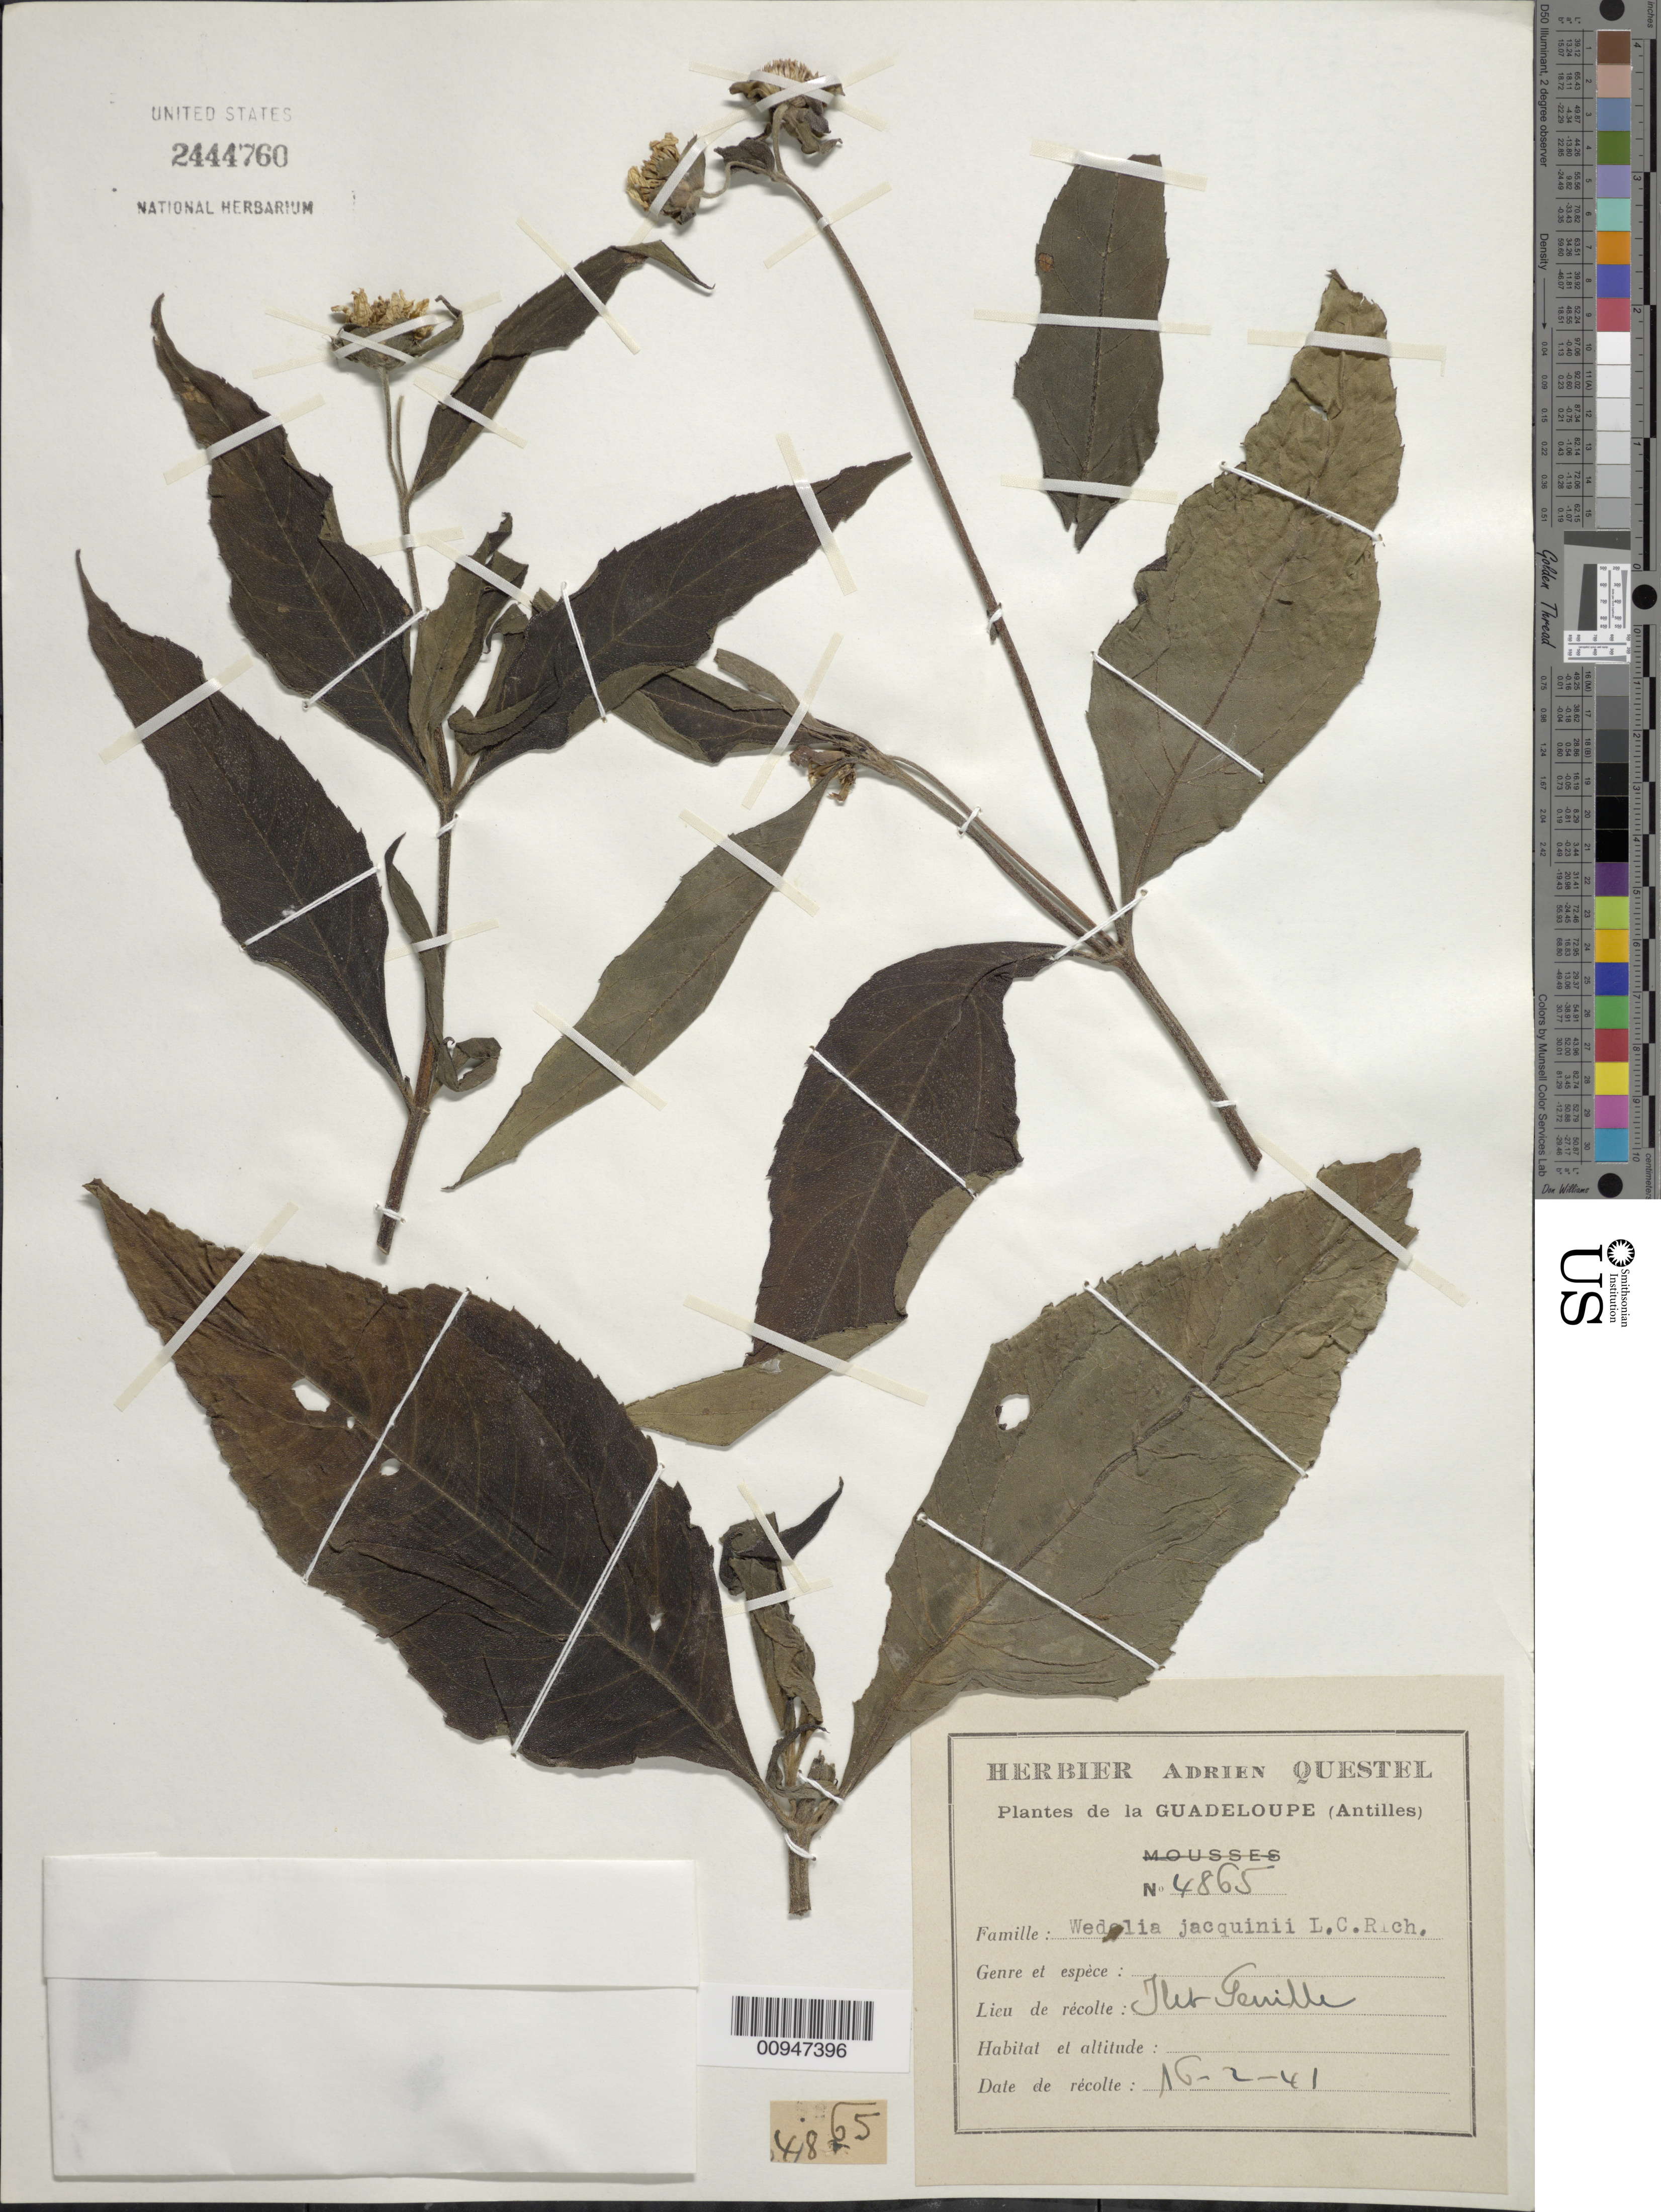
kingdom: Plantae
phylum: Tracheophyta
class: Magnoliopsida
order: Asterales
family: Asteraceae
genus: Wedelia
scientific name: Wedelia calycina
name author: Rich.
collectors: A. Questel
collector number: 856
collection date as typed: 28 Apr 1938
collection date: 1938-04-28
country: Guadeloupe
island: Basse Terre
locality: St. Rose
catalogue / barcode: US 1780449